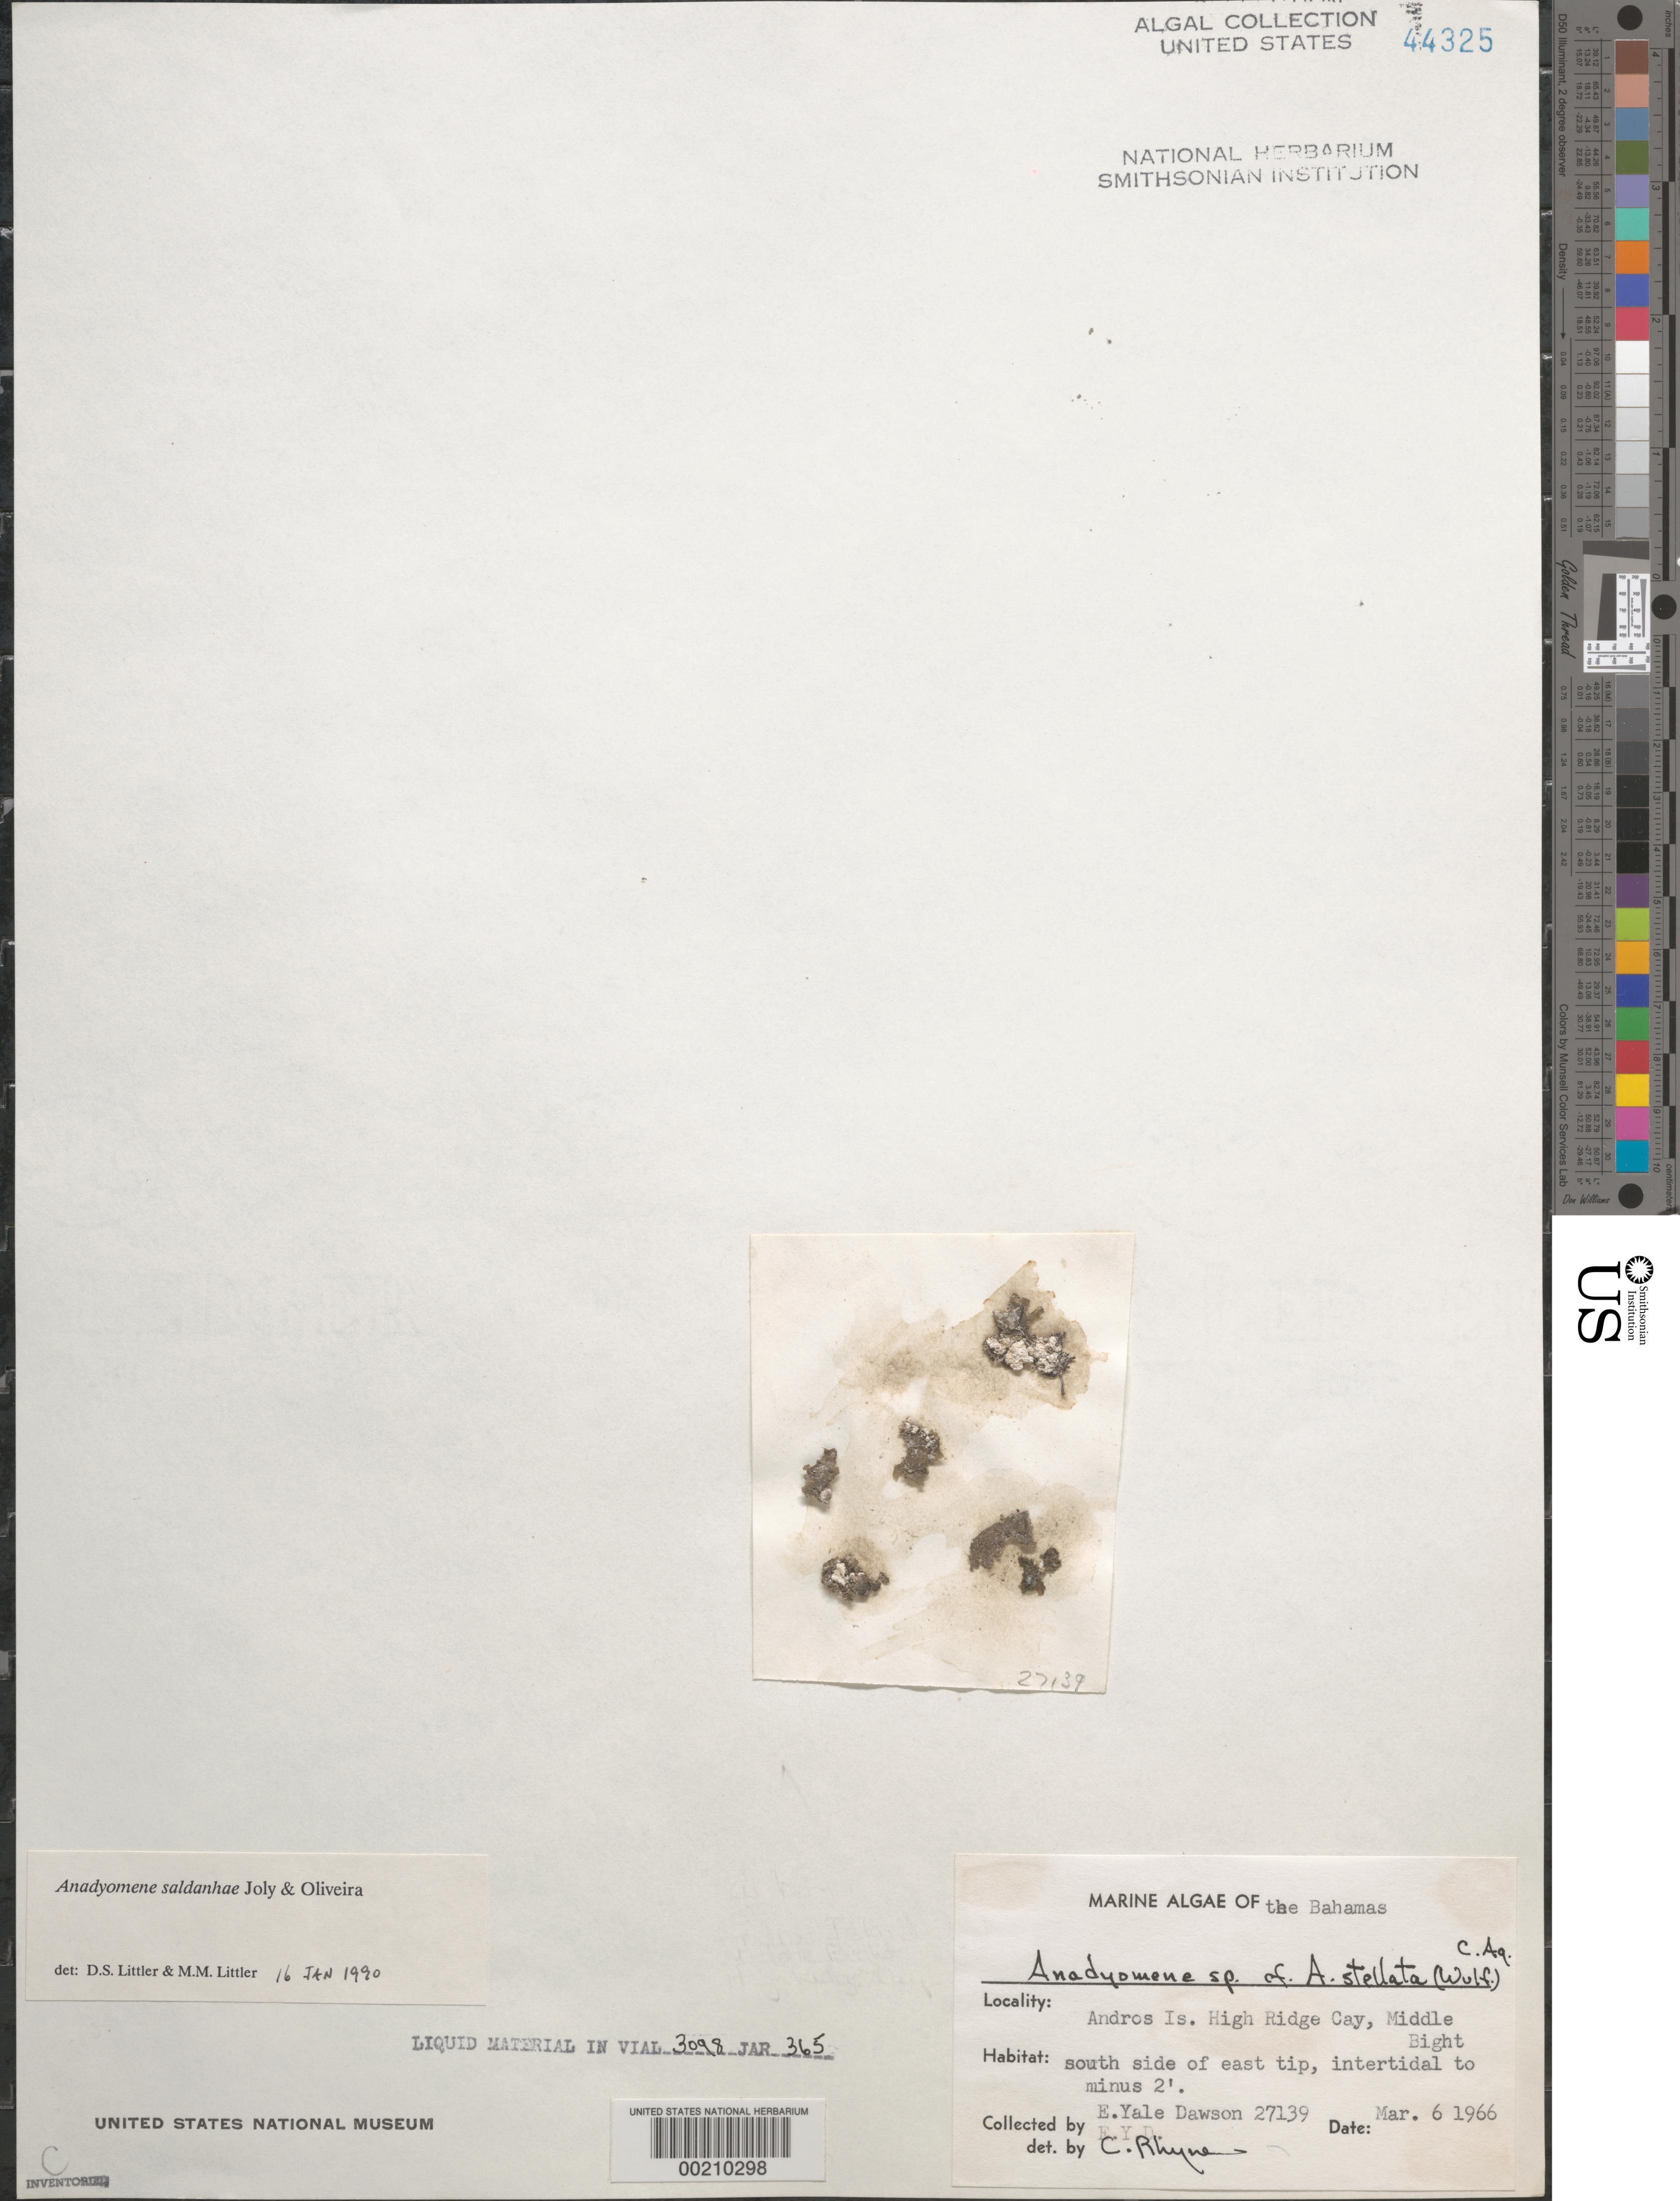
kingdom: Plantae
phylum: Chlorophyta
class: Ulvophyceae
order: Cladophorales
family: Anadyomenaceae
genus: Anadyomene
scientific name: Anadyomene saldanhae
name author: A.B. Joly & E.C. Oliveira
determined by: Littler, D. S.; Littler, M. M.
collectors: E. Y. Dawson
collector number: EYD 27139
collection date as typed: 06 Mar 1966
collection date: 1966-03-06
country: Bahamas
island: High Ridge Cay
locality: Middle Bight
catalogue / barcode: US 44325